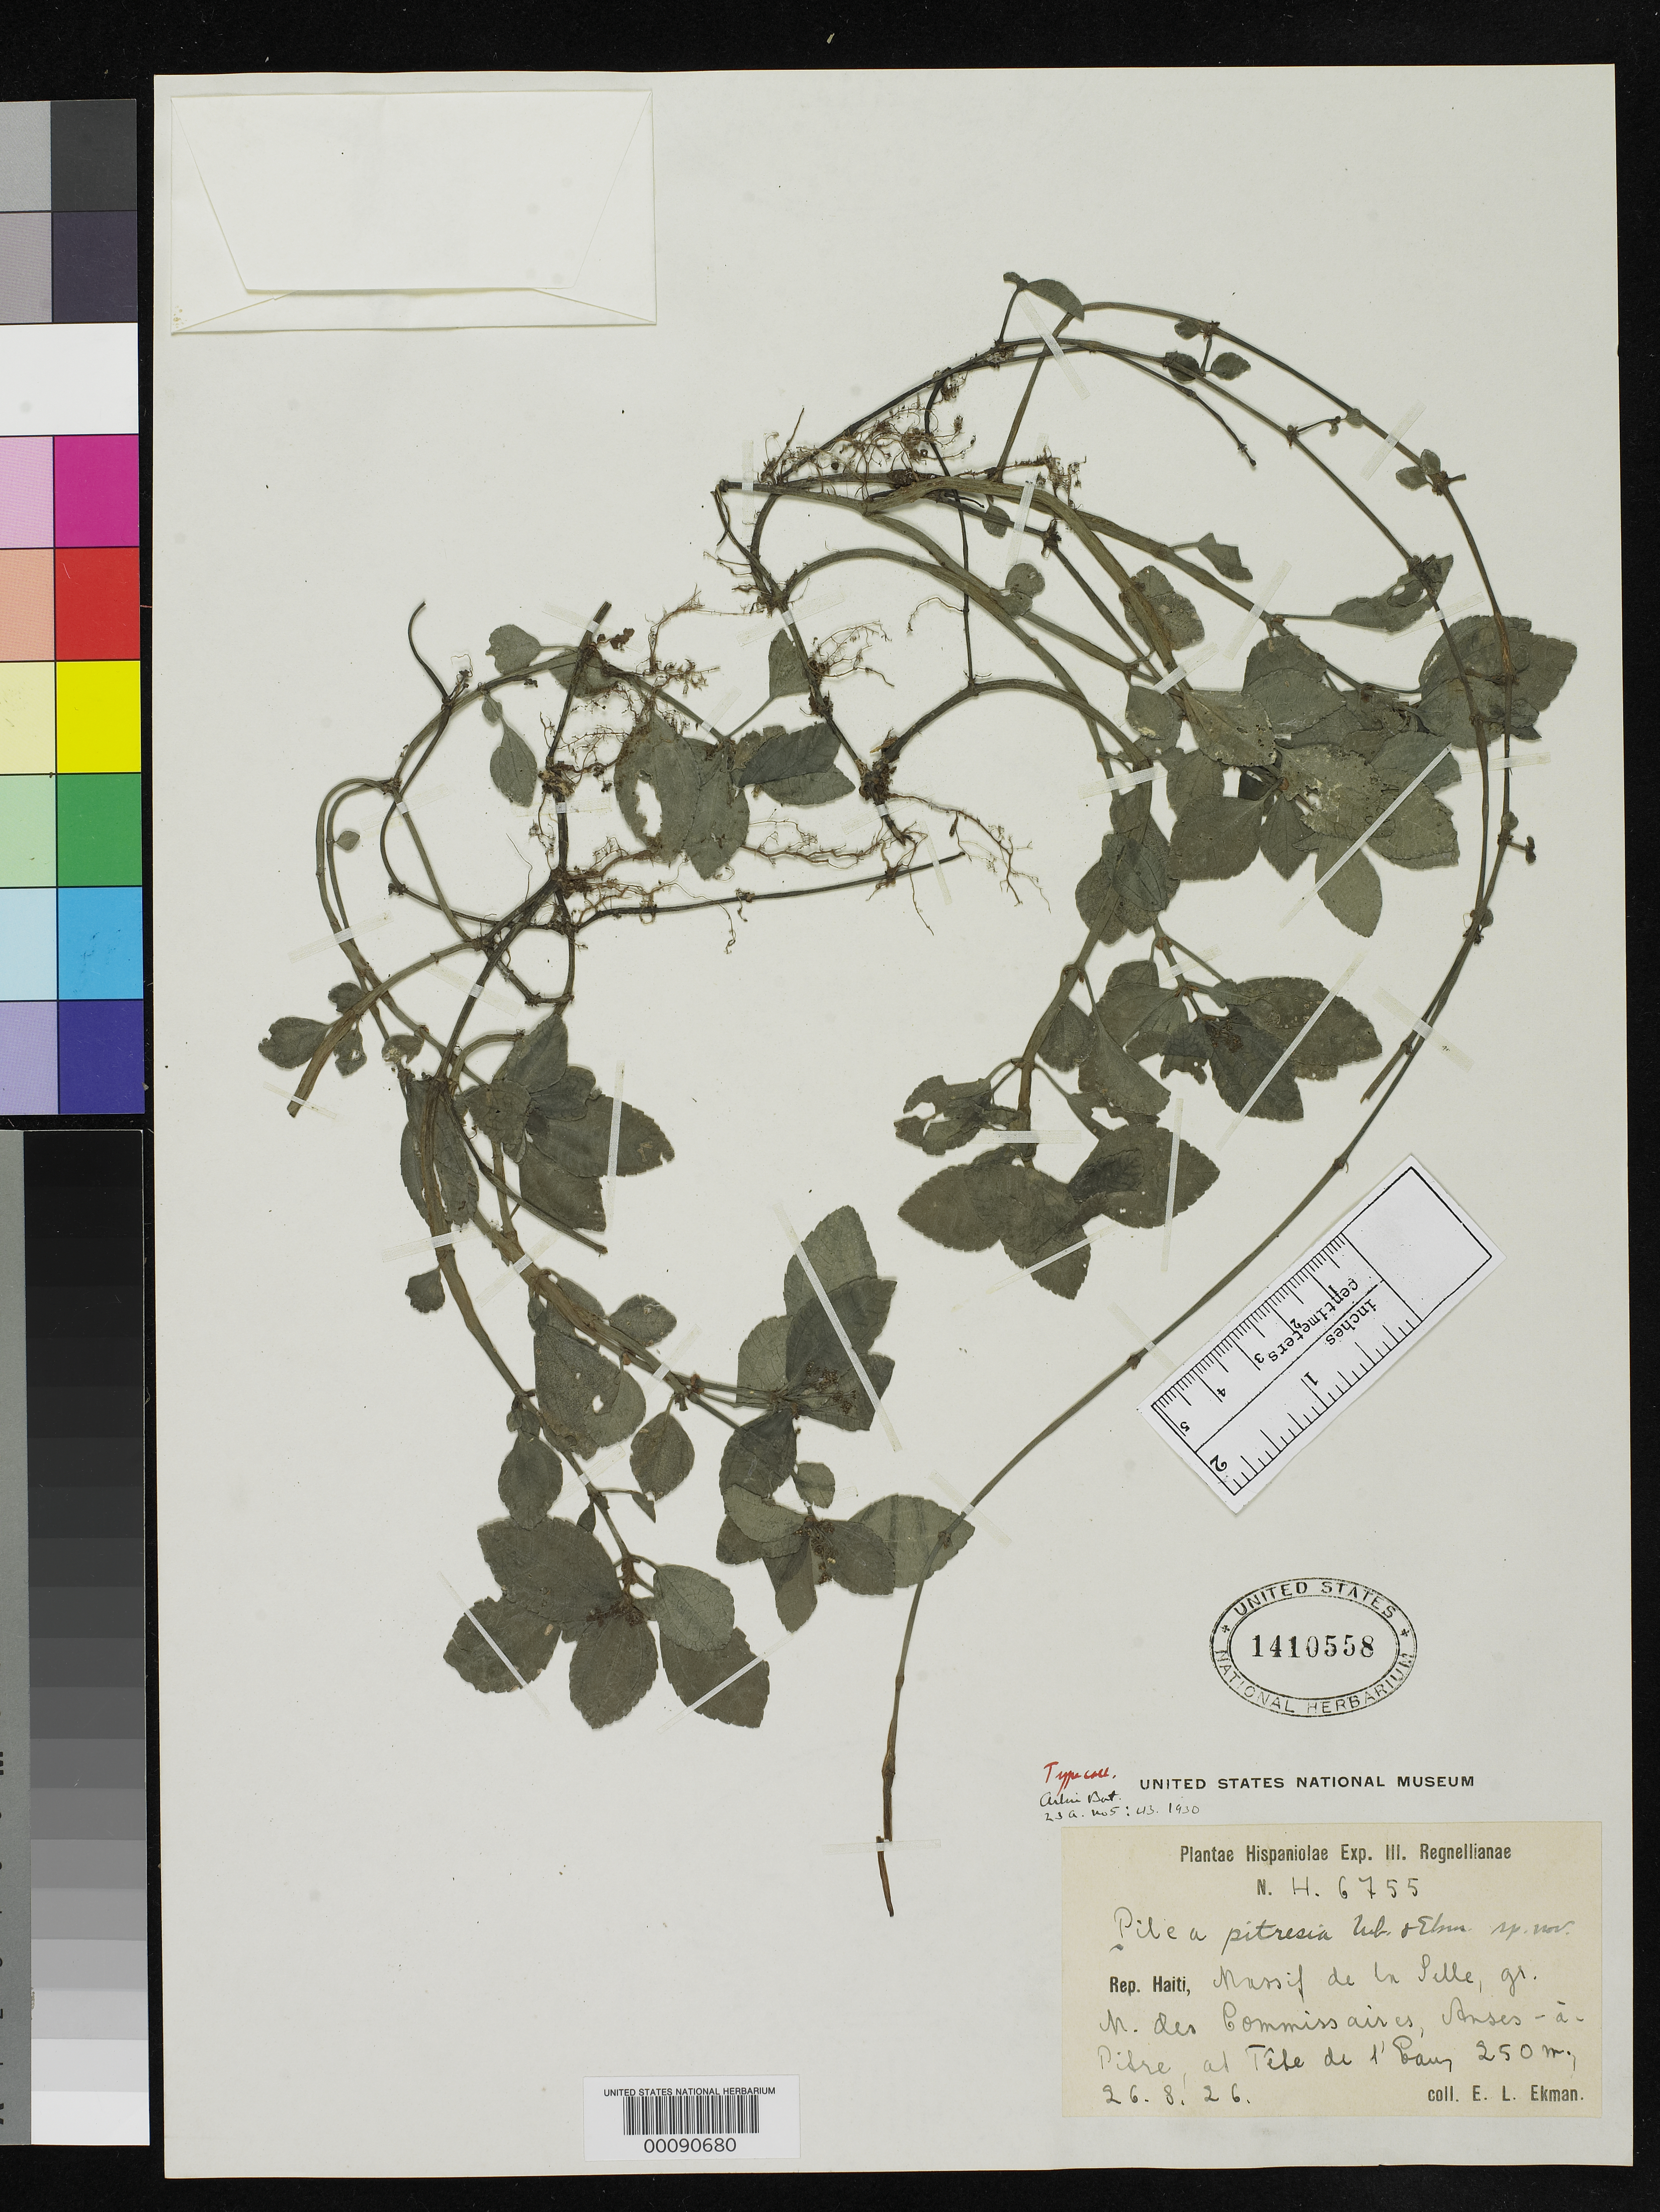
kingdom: Plantae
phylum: Tracheophyta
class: Magnoliopsida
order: Rosales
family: Urticaceae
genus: Pilea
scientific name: Pilea pitresia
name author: Urb. & Ekman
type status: Isotype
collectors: E. L. Ekman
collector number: H 6755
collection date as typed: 26 Aug 1926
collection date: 1926-08-26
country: Haiti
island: Hispaniola Island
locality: Massif de La Selle, Grom Morne Descommissiones, Anses-a-pitre.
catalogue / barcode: US 1410558